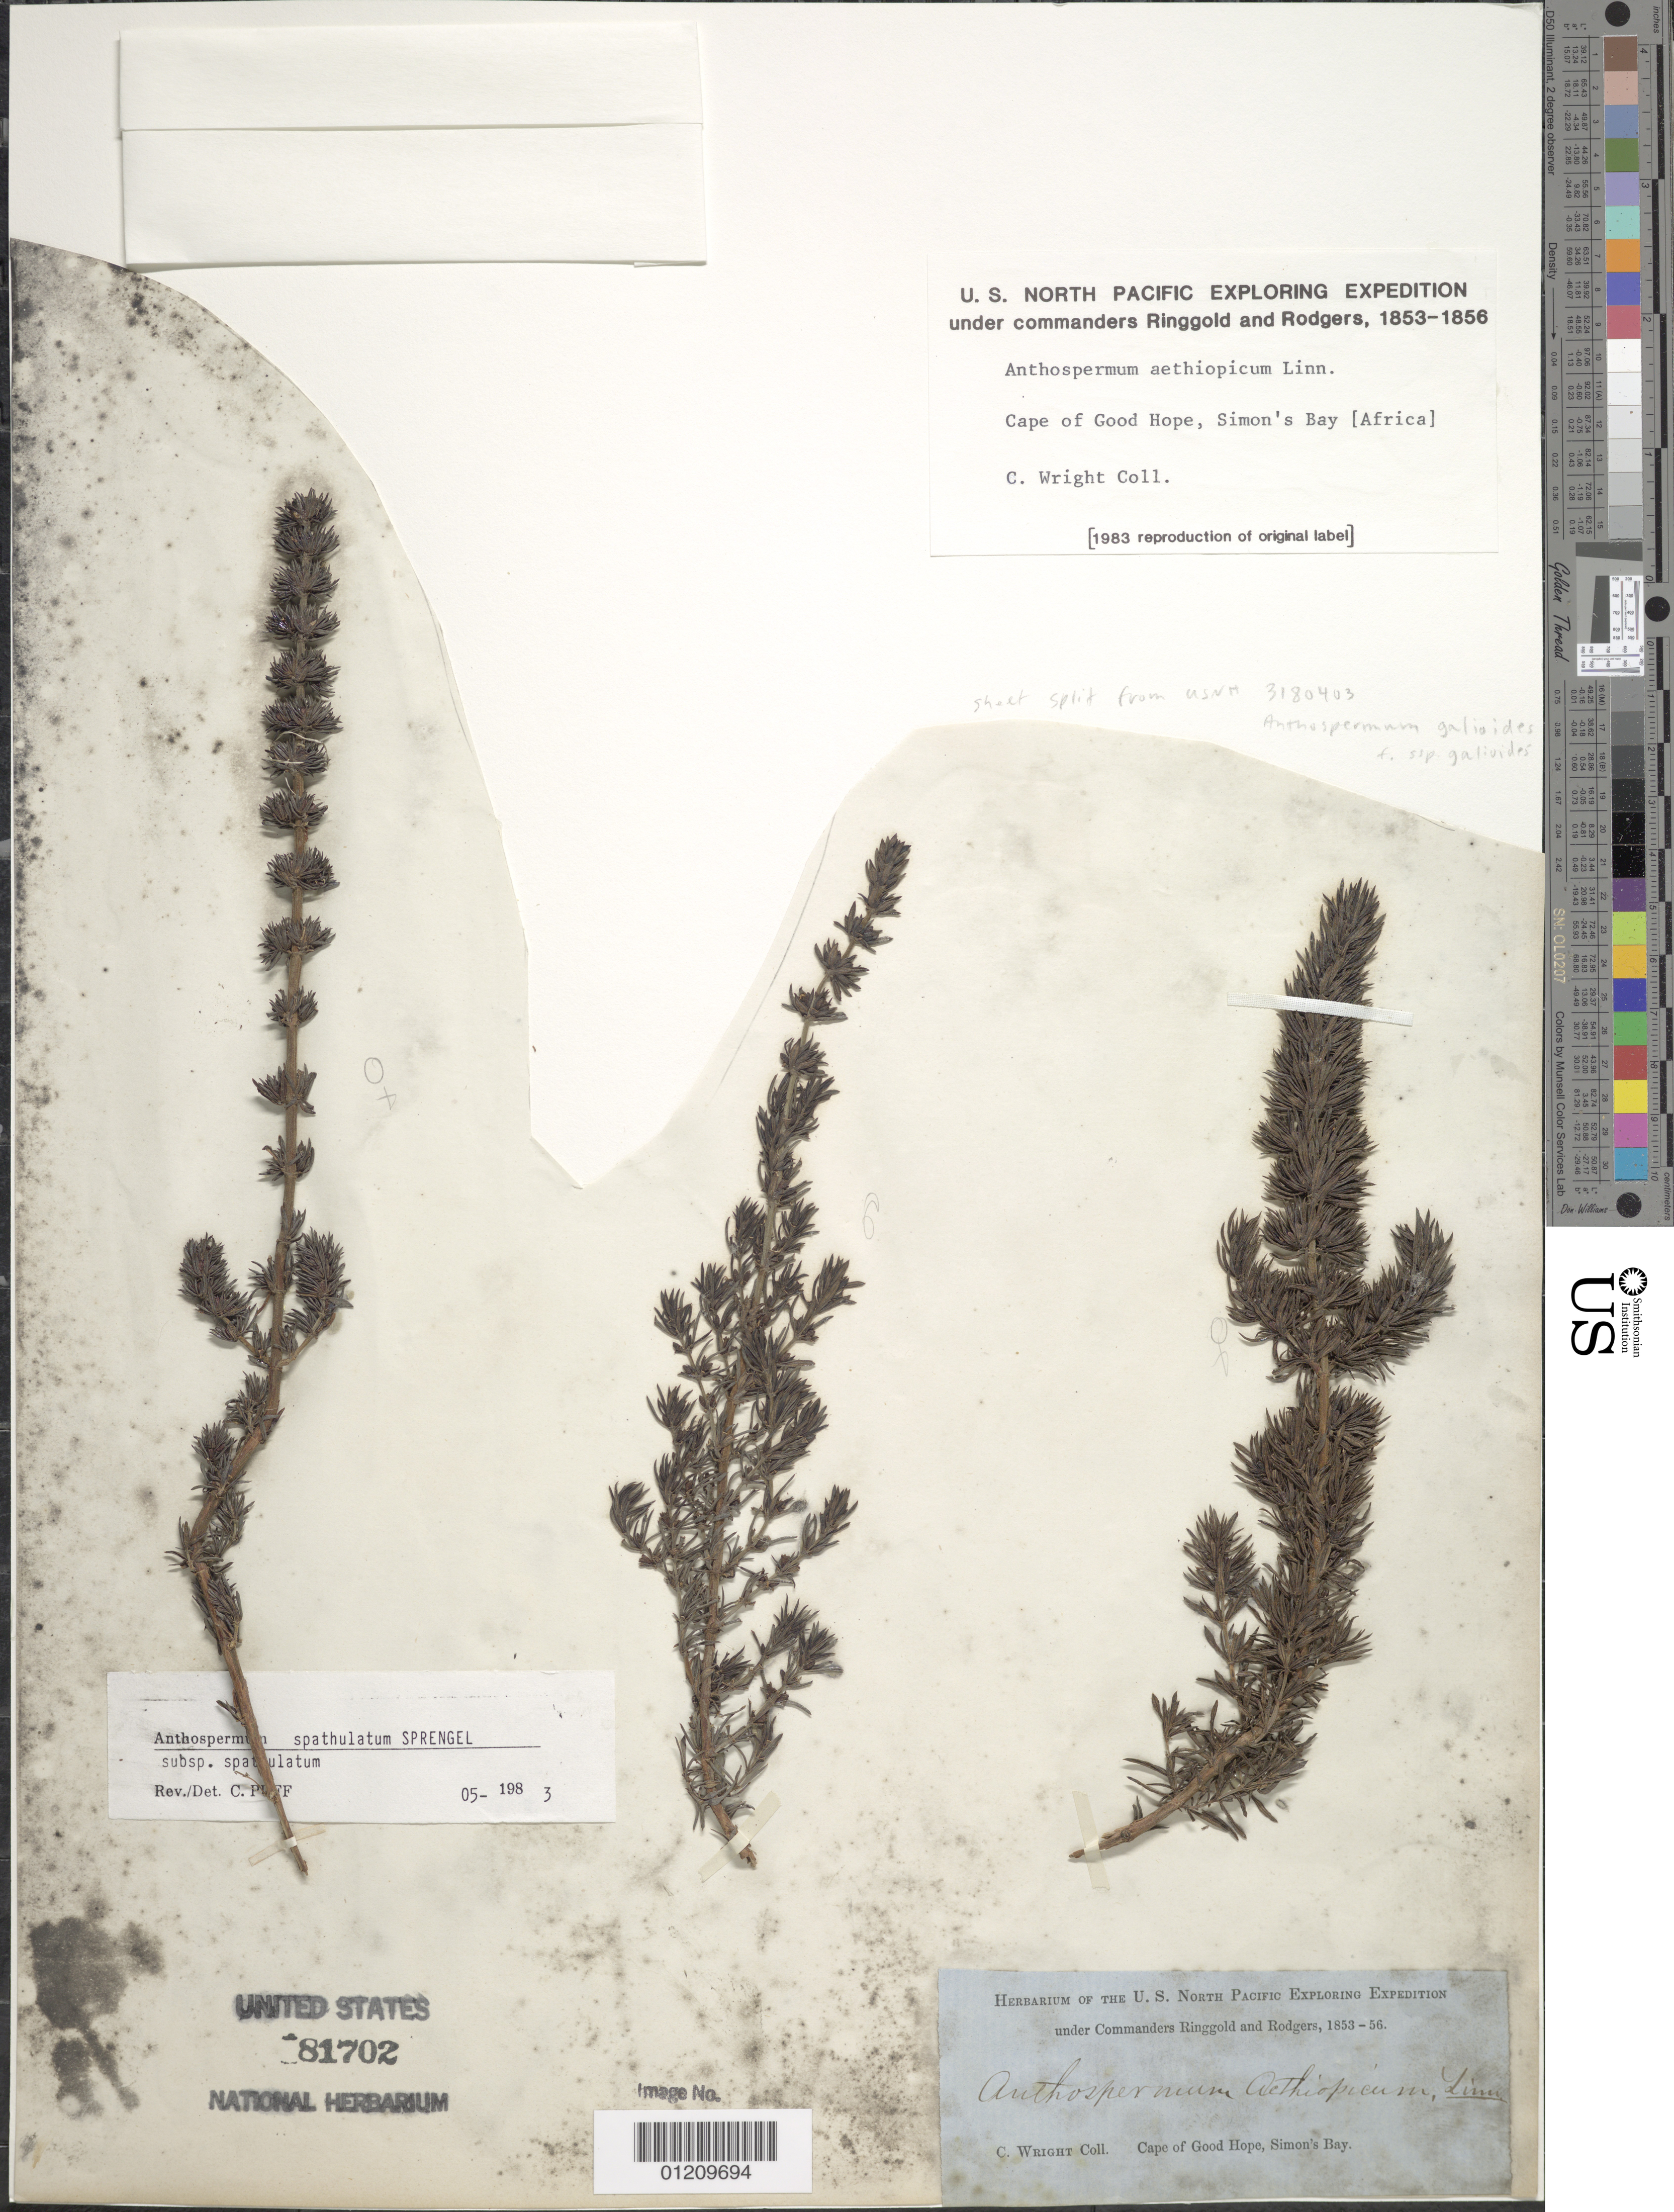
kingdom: Plantae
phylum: Tracheophyta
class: Magnoliopsida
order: Gentianales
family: Rubiaceae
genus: Anthospermum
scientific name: Anthospermum spathulatum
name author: Spreng.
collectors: C. Wright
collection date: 1853/1856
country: South Africa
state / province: Western Cape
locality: Cape of Good Hope, Simon's Bay.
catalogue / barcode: US 81702